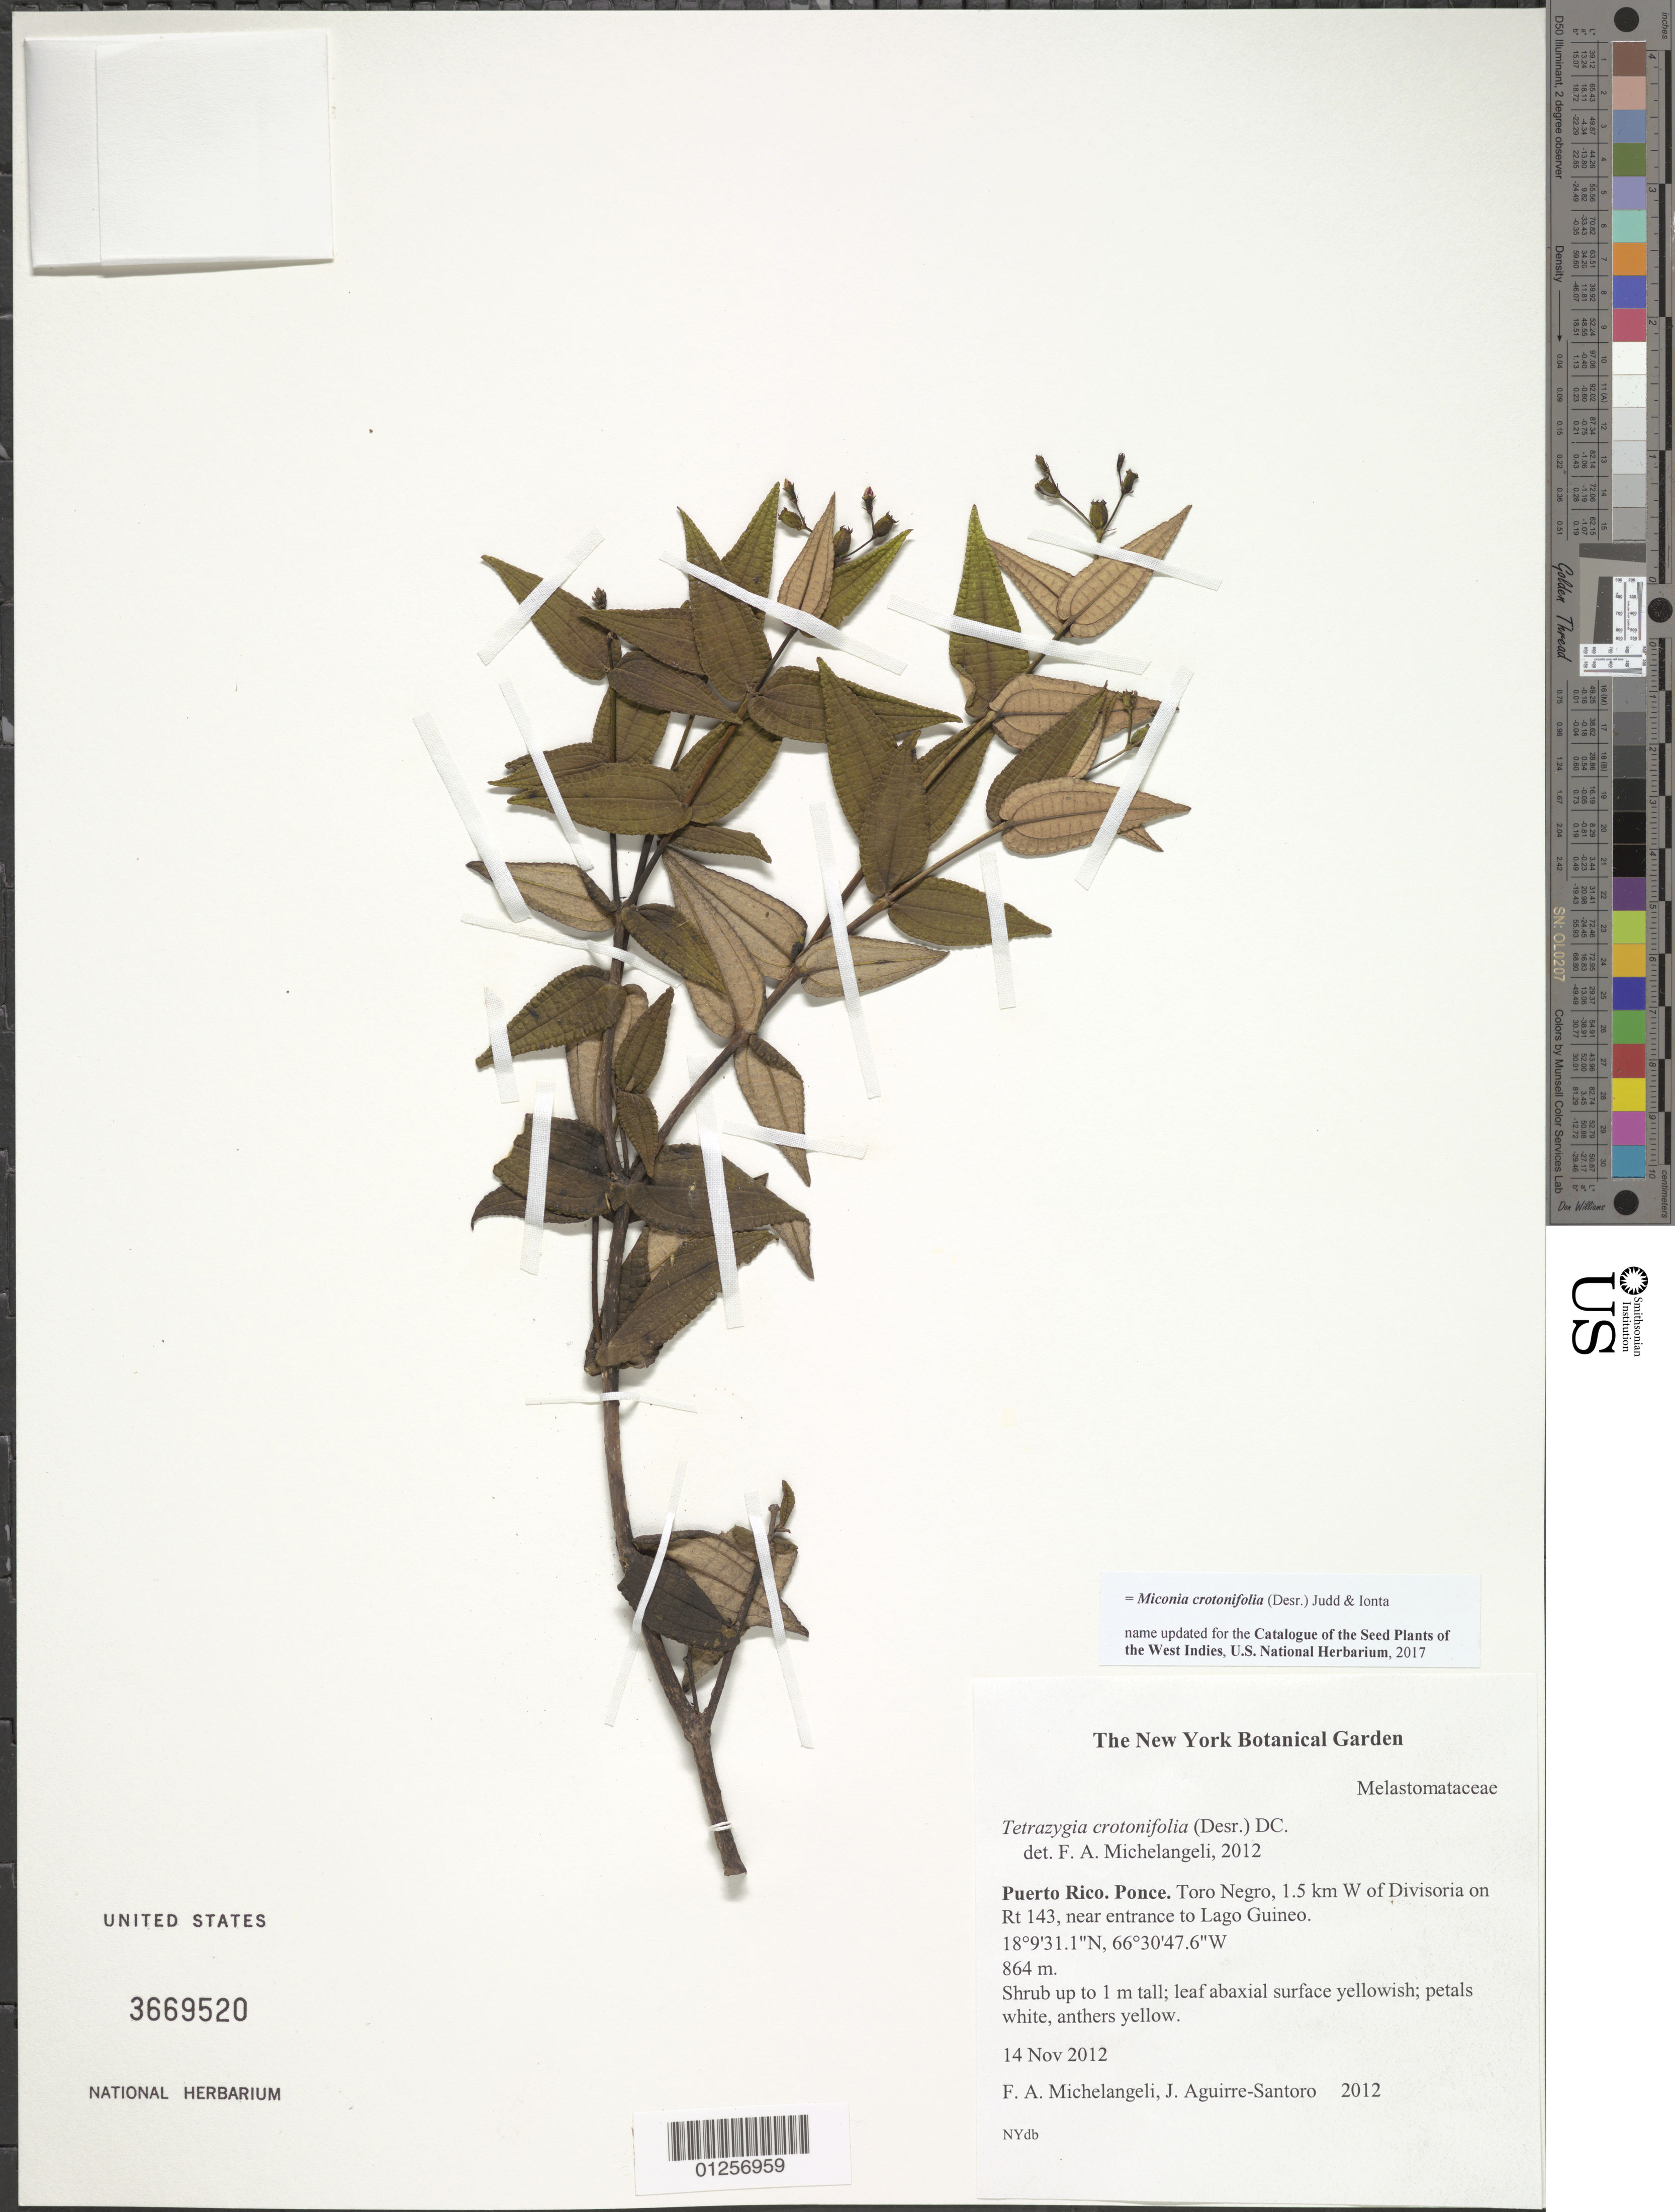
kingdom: Plantae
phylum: Tracheophyta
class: Magnoliopsida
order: Myrtales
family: Melastomataceae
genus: Miconia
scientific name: Miconia crotonifolia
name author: (Desr.) Judd & Ionta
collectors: F. A. Michelangeli & J. Aguirre-Santoro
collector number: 2012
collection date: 2012-11-14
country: Puerto Rico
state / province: Ponce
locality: Toro Negro, 1.5 km W of Divisoria on Rt. 143, near entrance to Lago Guineo.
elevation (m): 864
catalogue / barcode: US 3669520